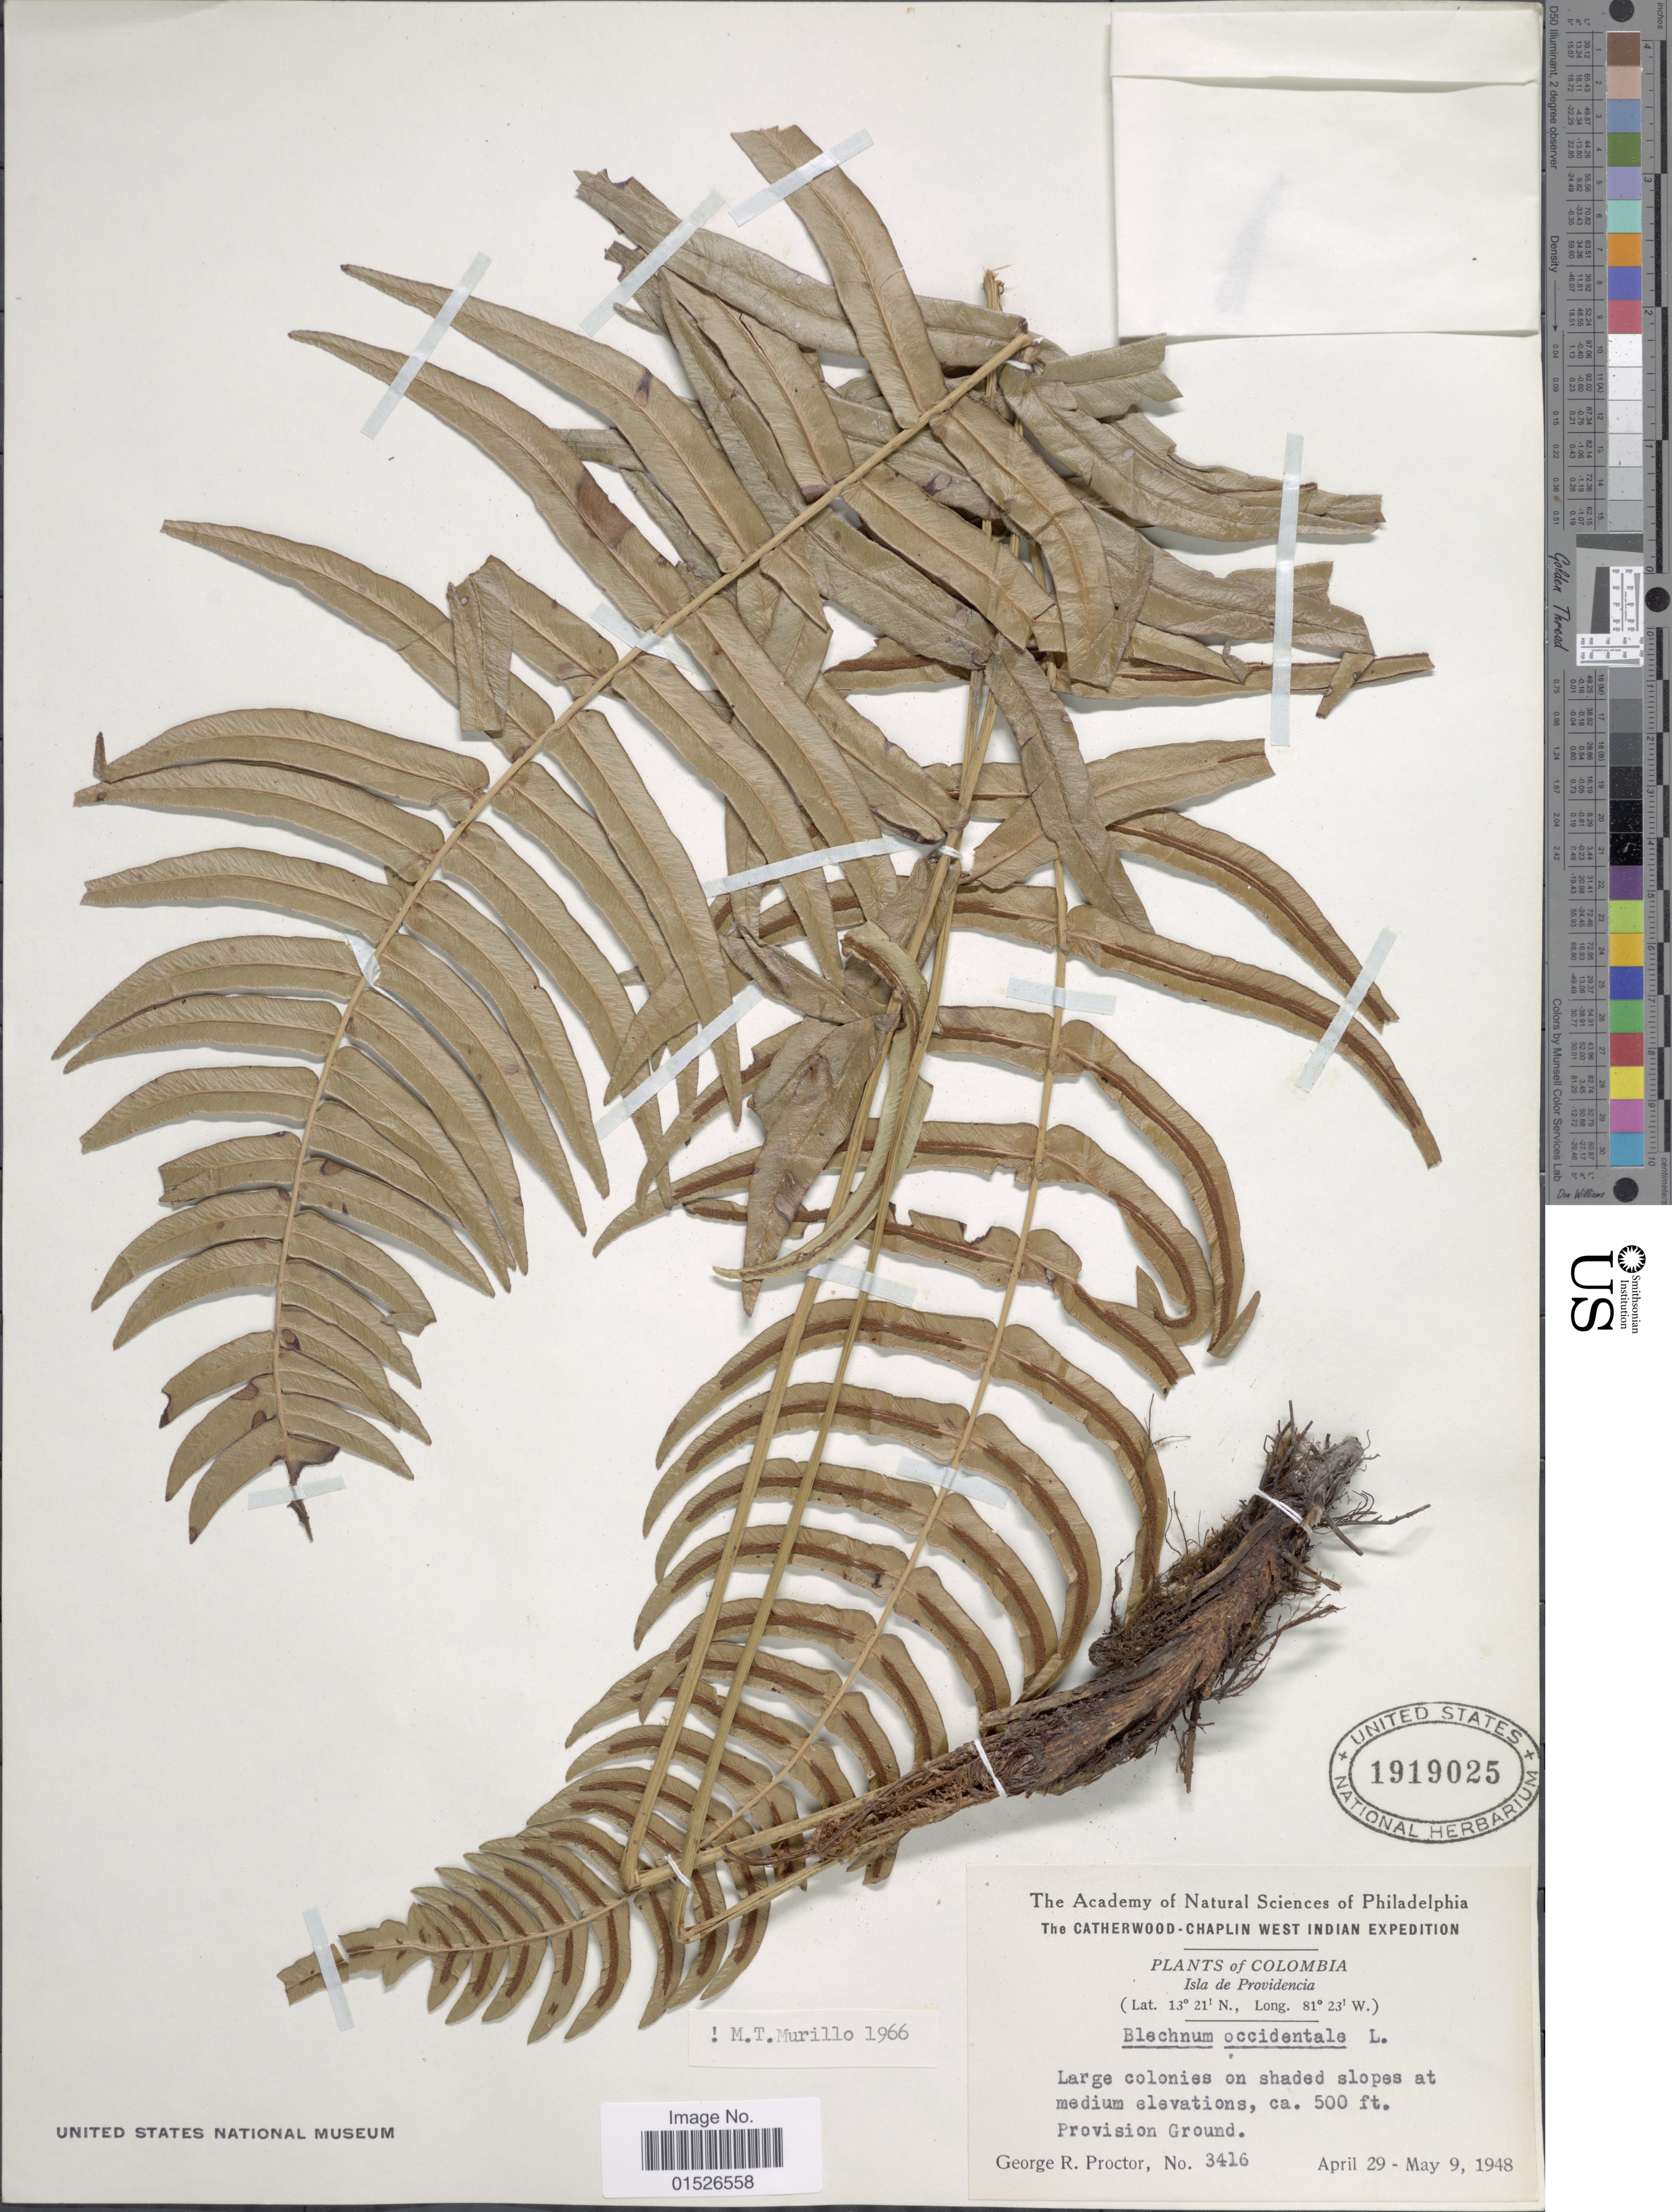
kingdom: Plantae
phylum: Tracheophyta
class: Polypodiopsida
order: Polypodiales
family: Blechnaceae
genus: Blechnum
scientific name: Blechnum occidentale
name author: L.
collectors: G. R. Proctor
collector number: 3416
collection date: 1948-04-29/1948-05-09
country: Colombia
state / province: San Andres y Providencia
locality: Colombia, Isla de Provindencia, Provision Ground.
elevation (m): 152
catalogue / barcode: US 1919025